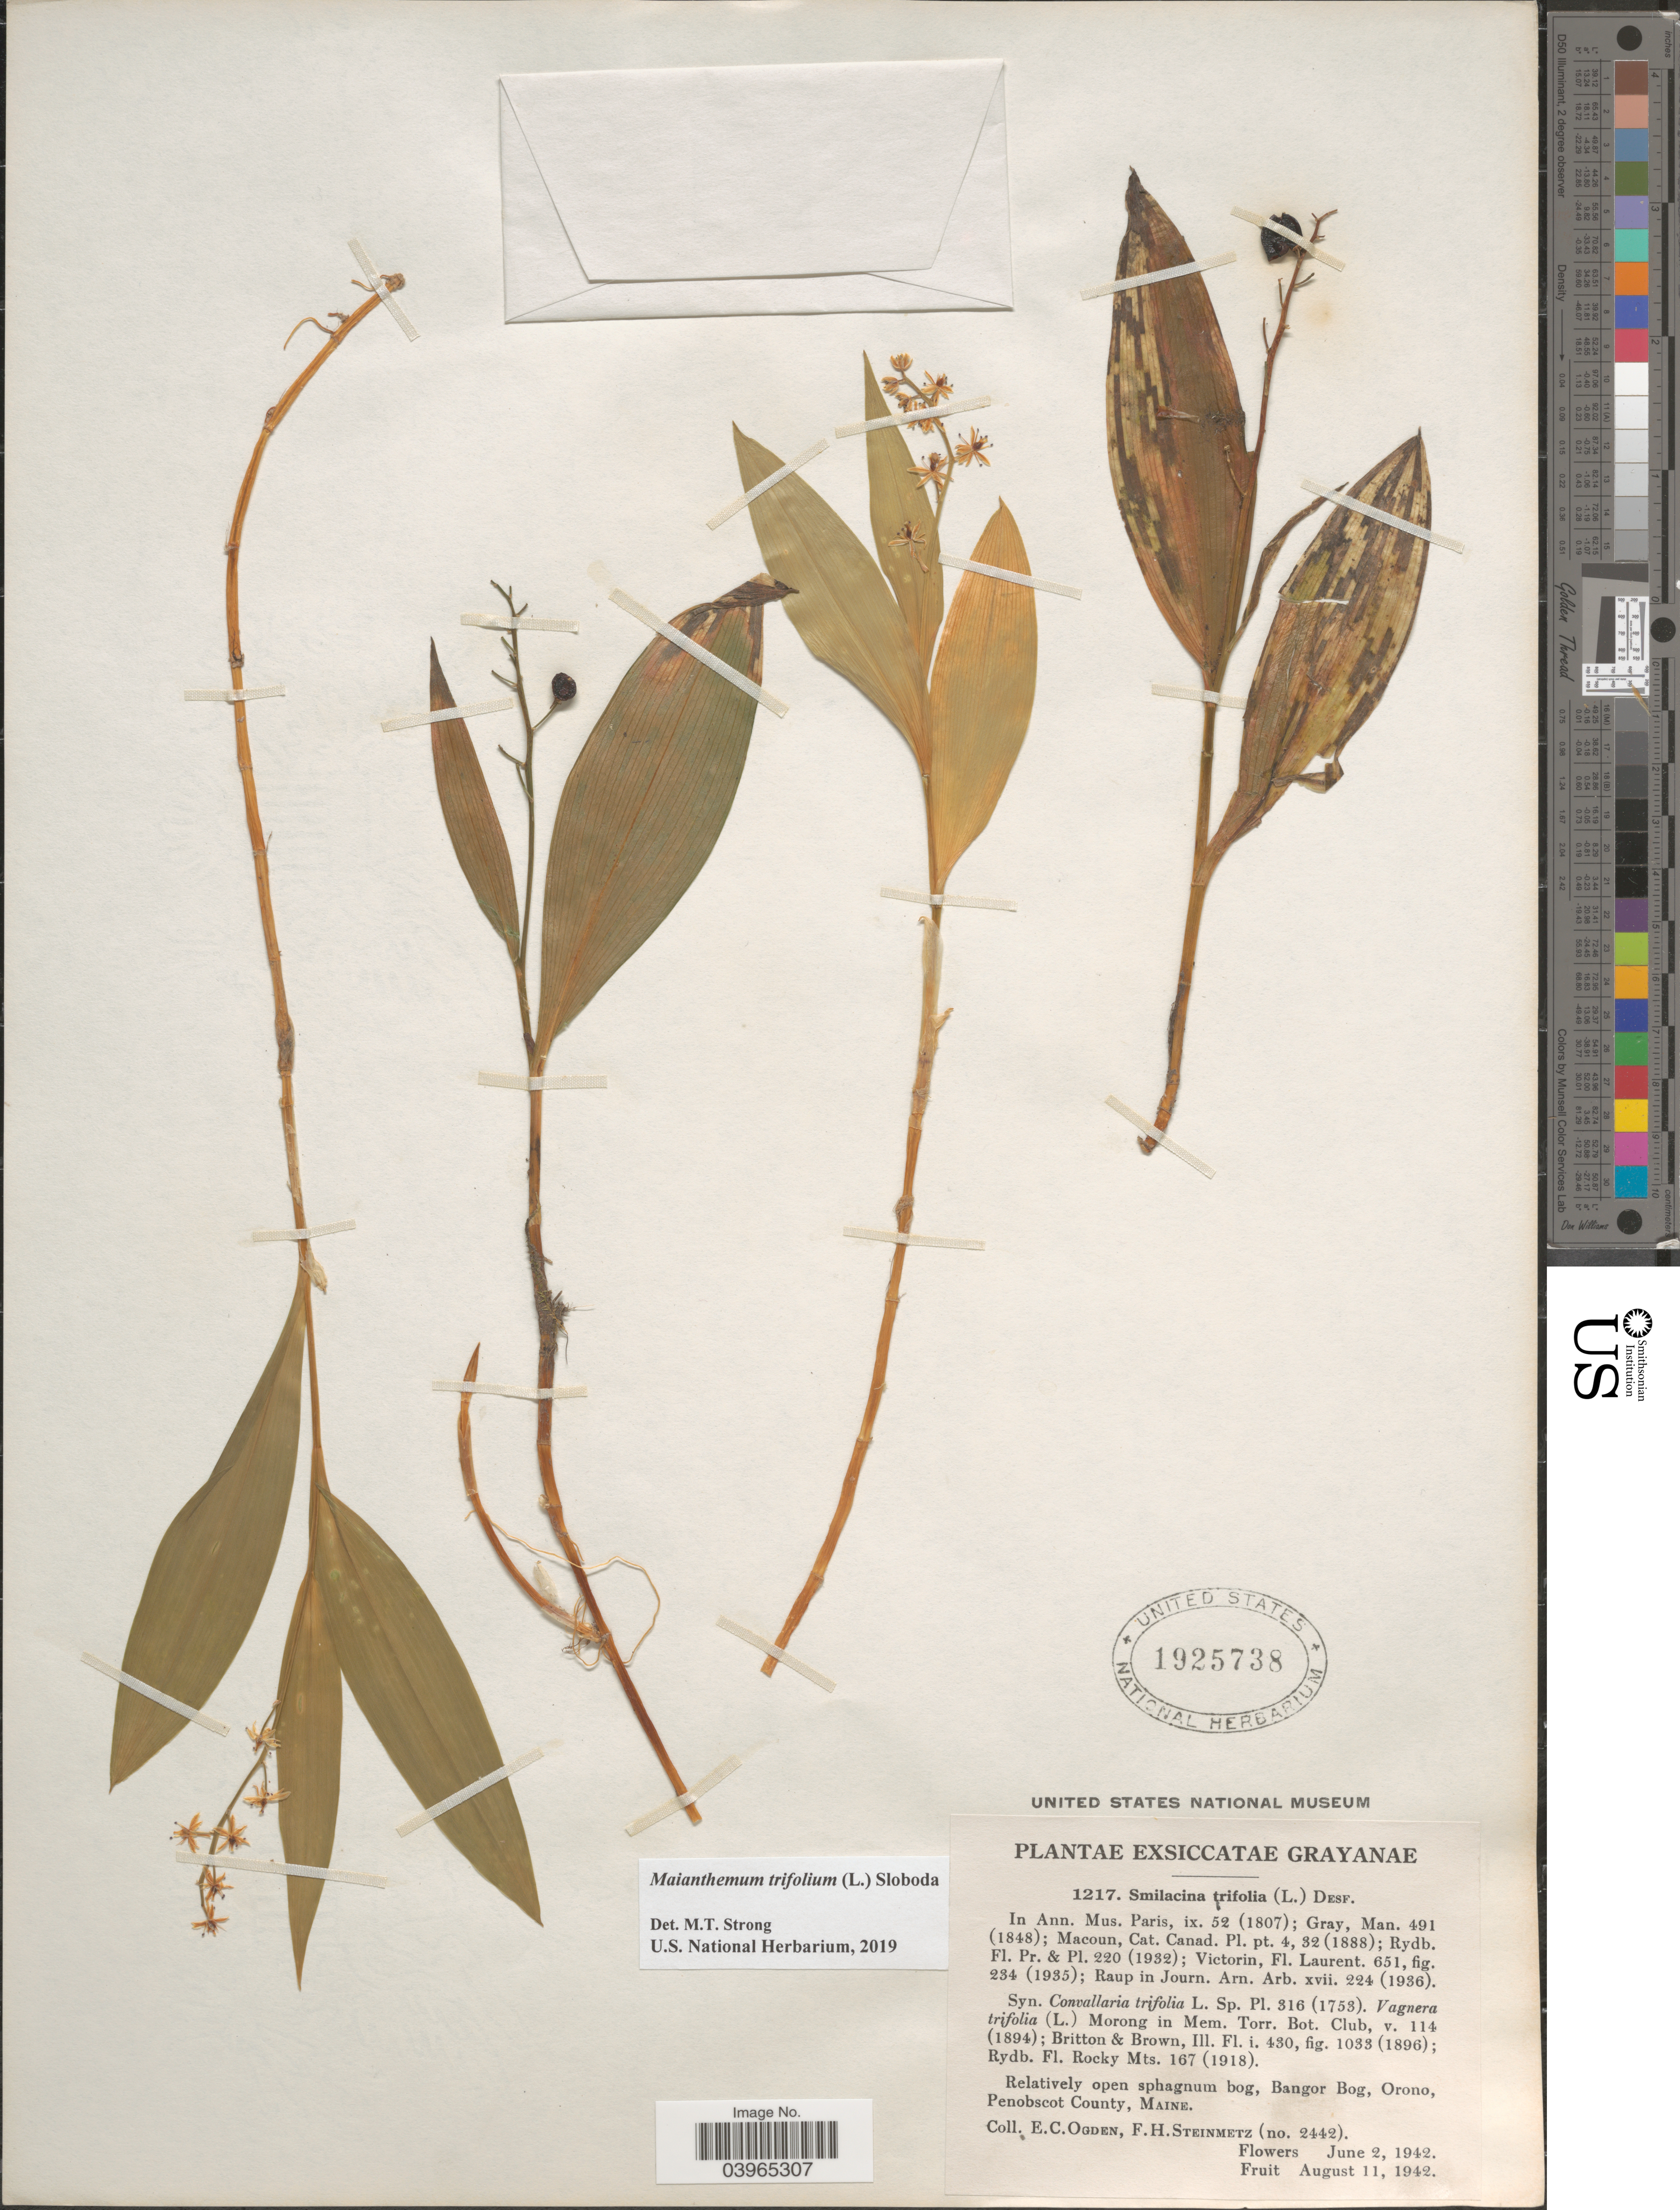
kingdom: Plantae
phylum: Tracheophyta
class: Liliopsida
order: Asparagales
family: Asparagaceae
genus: Maianthemum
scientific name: Maianthemum trifolium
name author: (L.) Sloboda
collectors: E. Ogden & F. H. Steinmetz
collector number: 1217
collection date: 1942-06-02/1942-08-11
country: United States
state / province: Maine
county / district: Penobscot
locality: Bangor Bog, Orono, Penobscot County.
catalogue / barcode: US 1925738